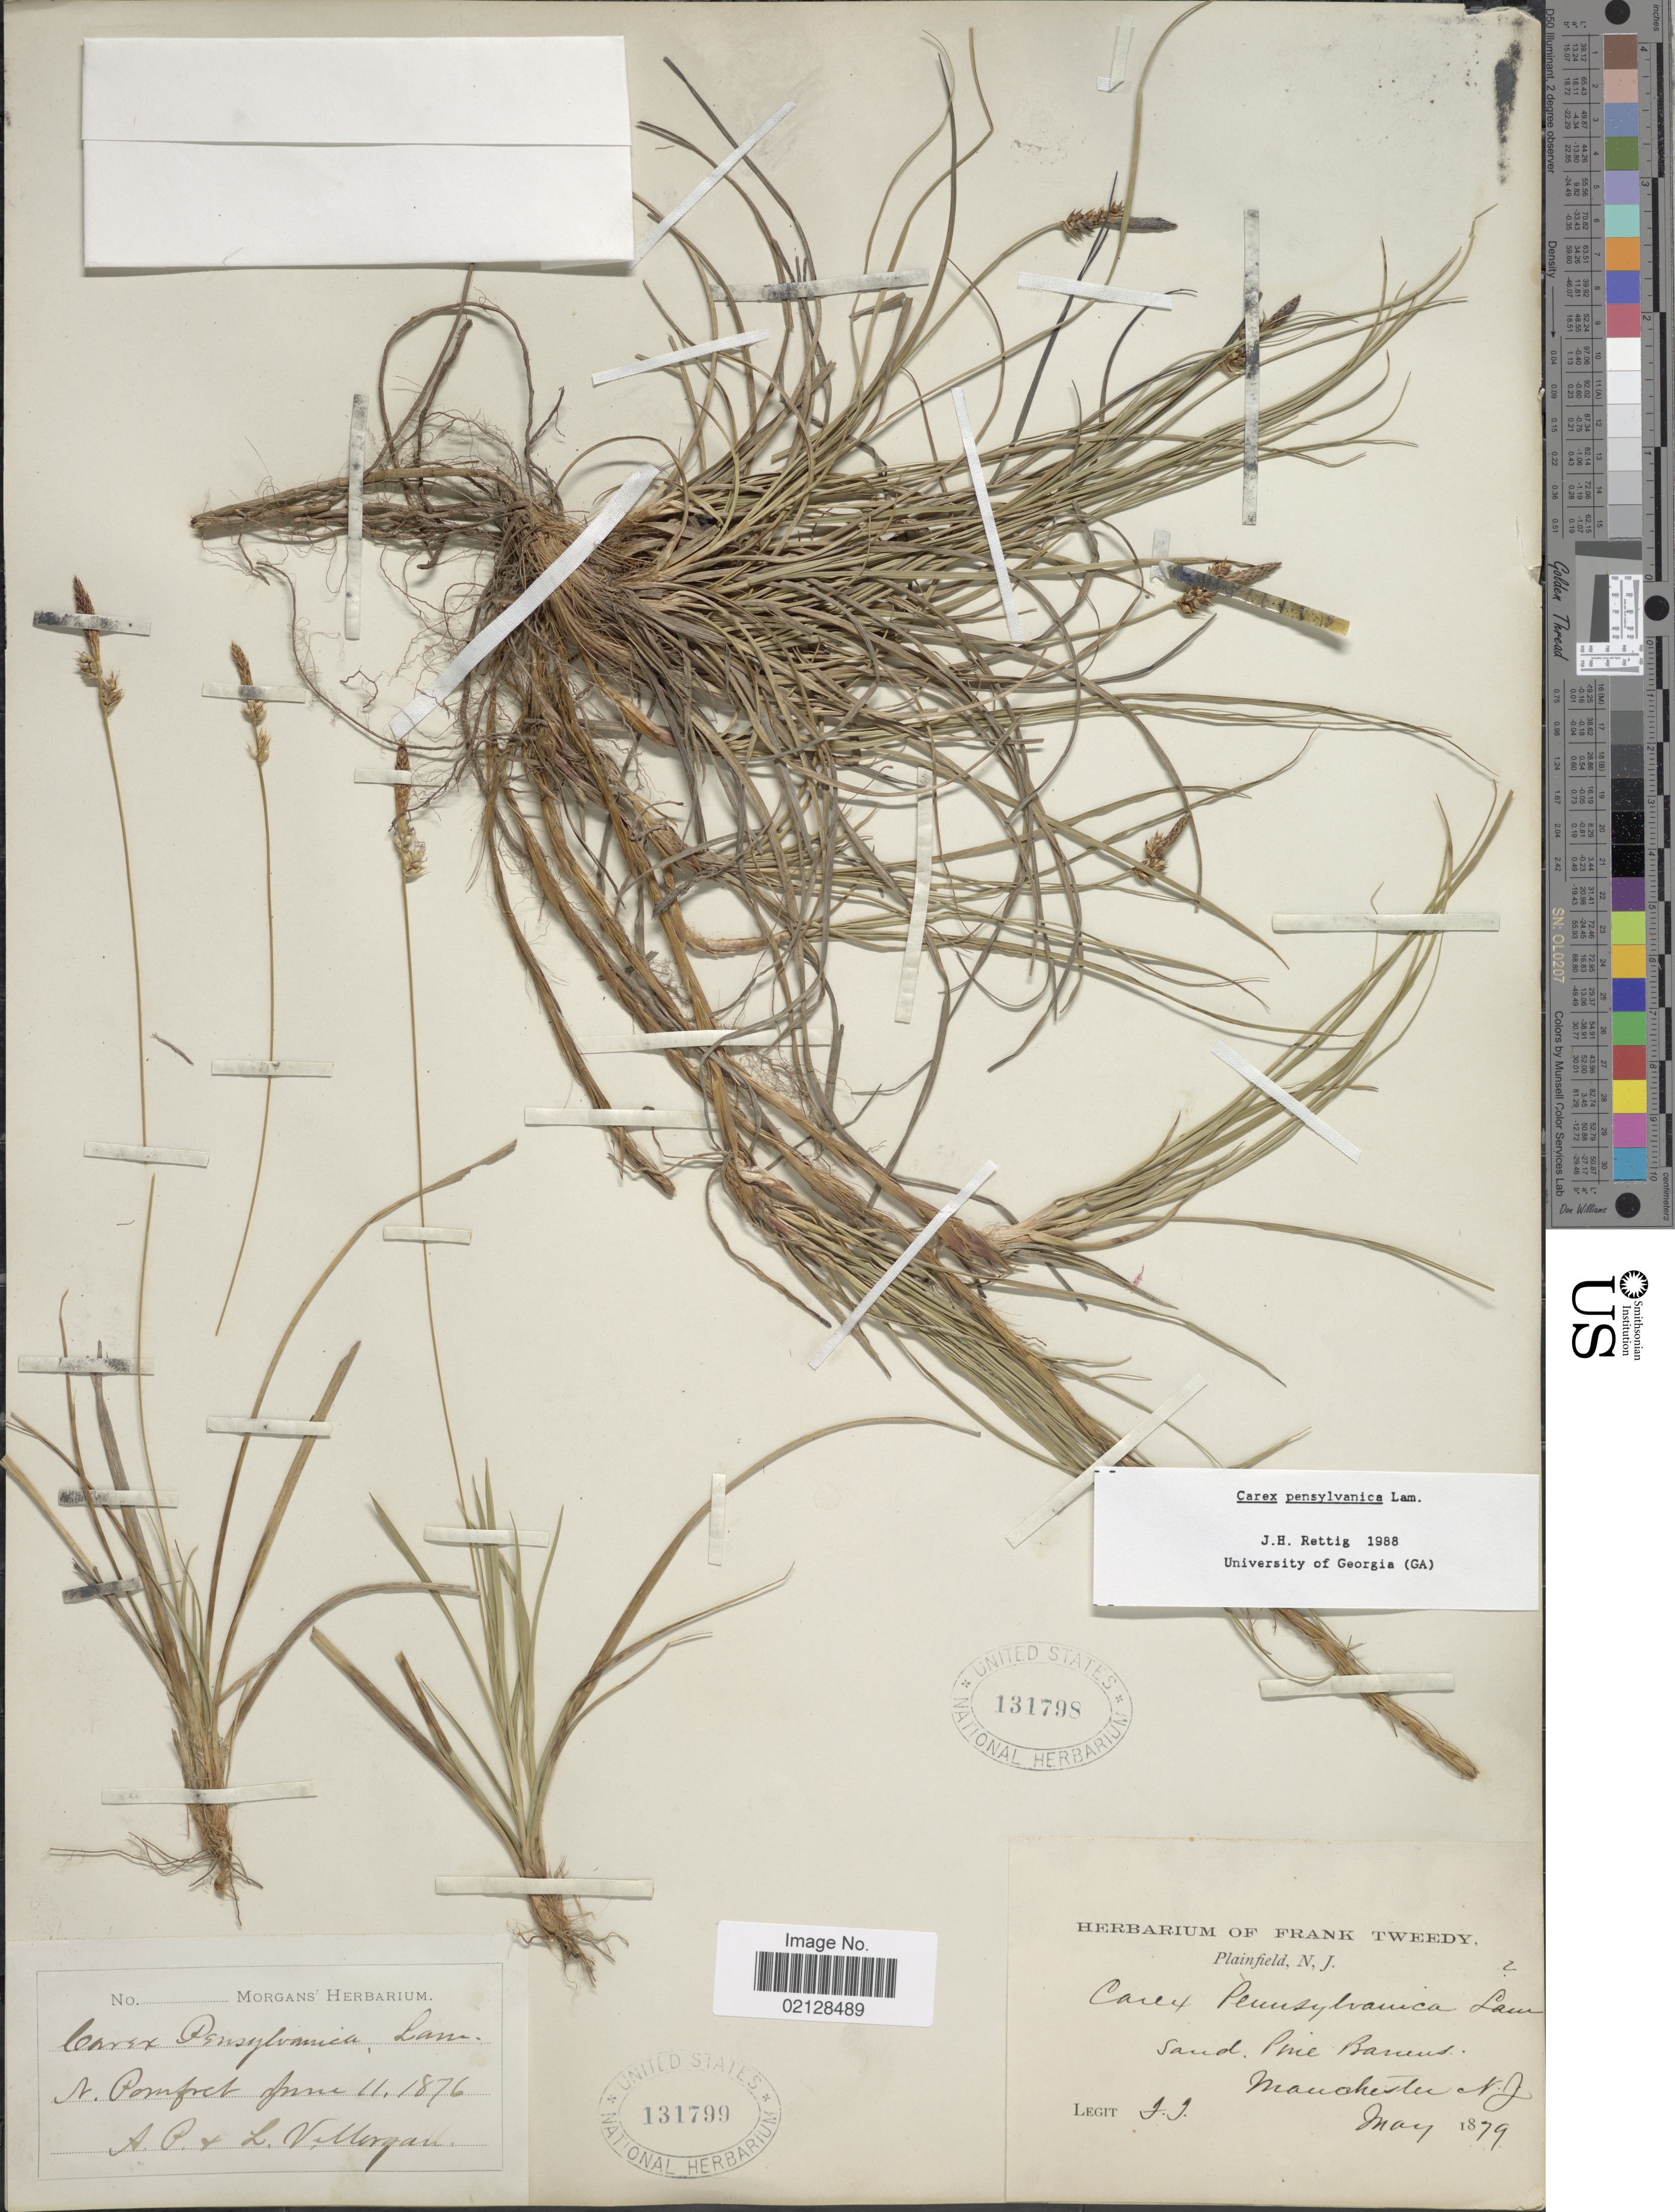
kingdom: Plantae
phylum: Tracheophyta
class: Liliopsida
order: Poales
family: Cyperaceae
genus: Carex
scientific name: Carex pensylvanica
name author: Lam.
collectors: F. Tweedy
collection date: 1879-05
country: United States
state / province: New Jersey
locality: Pine barrens, Manchester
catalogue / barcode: US 131798-2